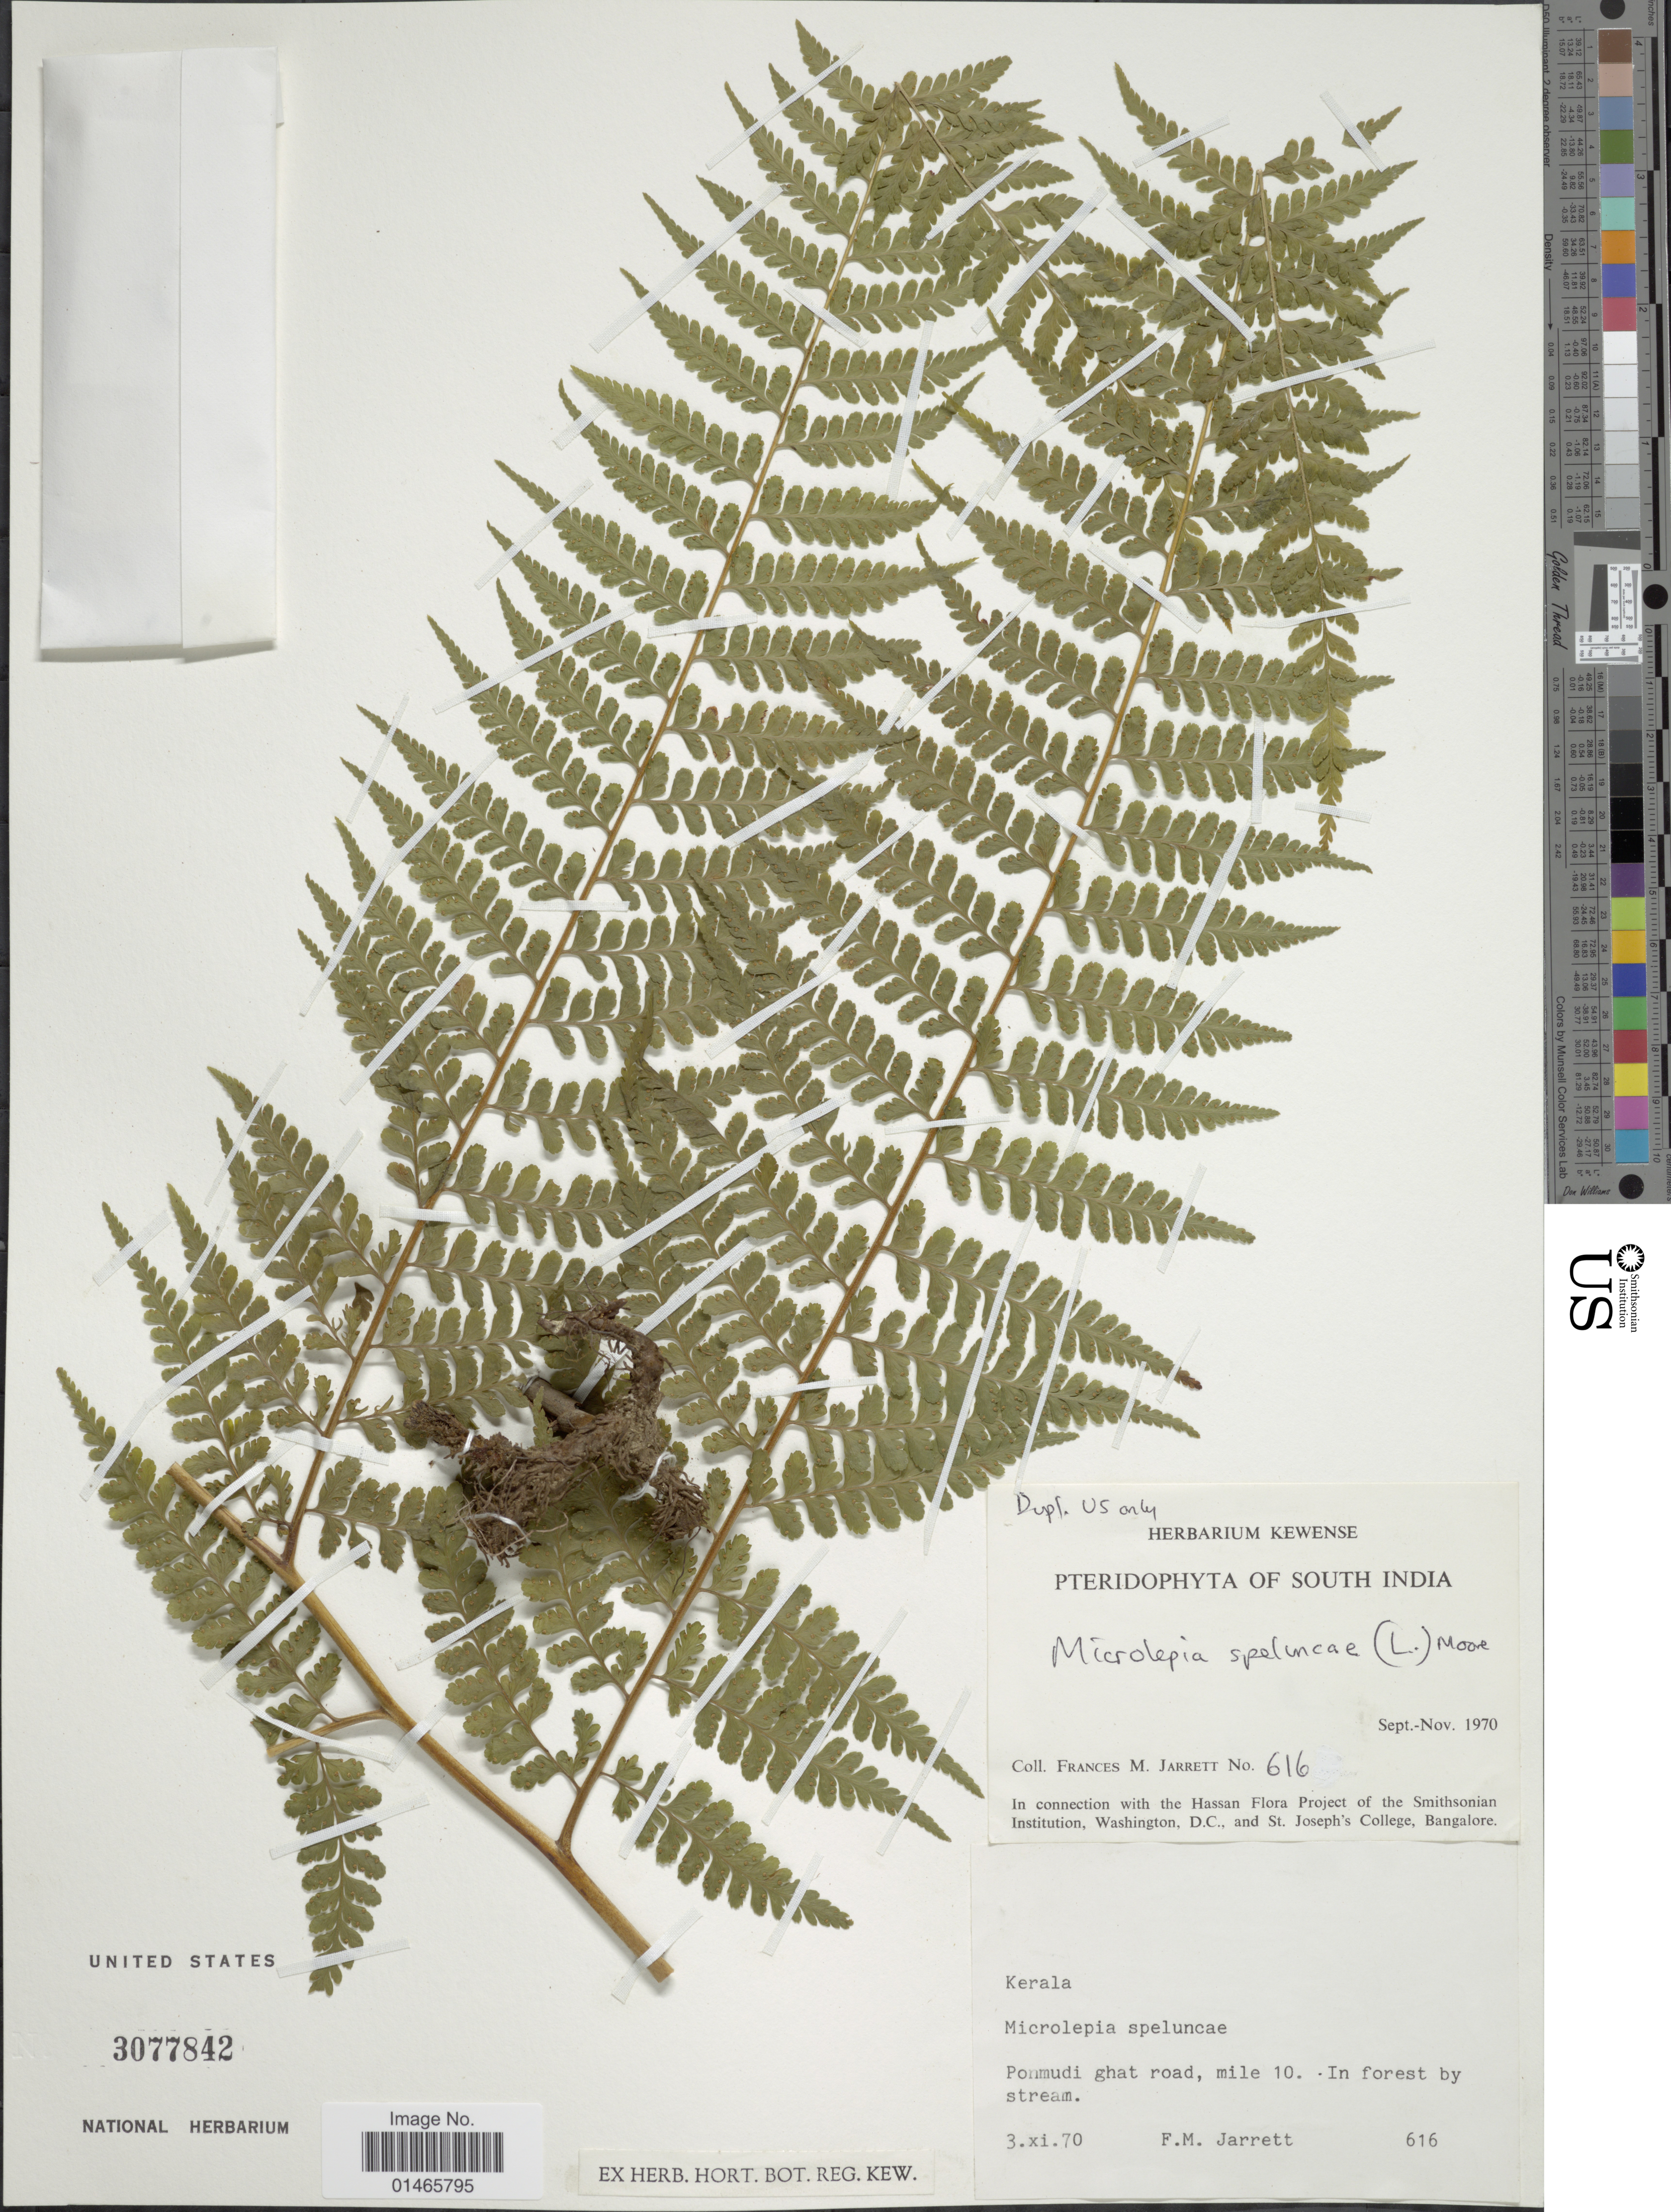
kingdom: Plantae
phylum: Tracheophyta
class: Polypodiopsida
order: Polypodiales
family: Dennstaedtiaceae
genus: Microlepia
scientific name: Microlepia speluncae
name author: (L.) T. Moore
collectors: F. M. Jarrett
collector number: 616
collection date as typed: Transcribed d/m/y: 3/11/70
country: India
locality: South India, Kewense, Ponmudi ghat road, mile 10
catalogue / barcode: US 3077842